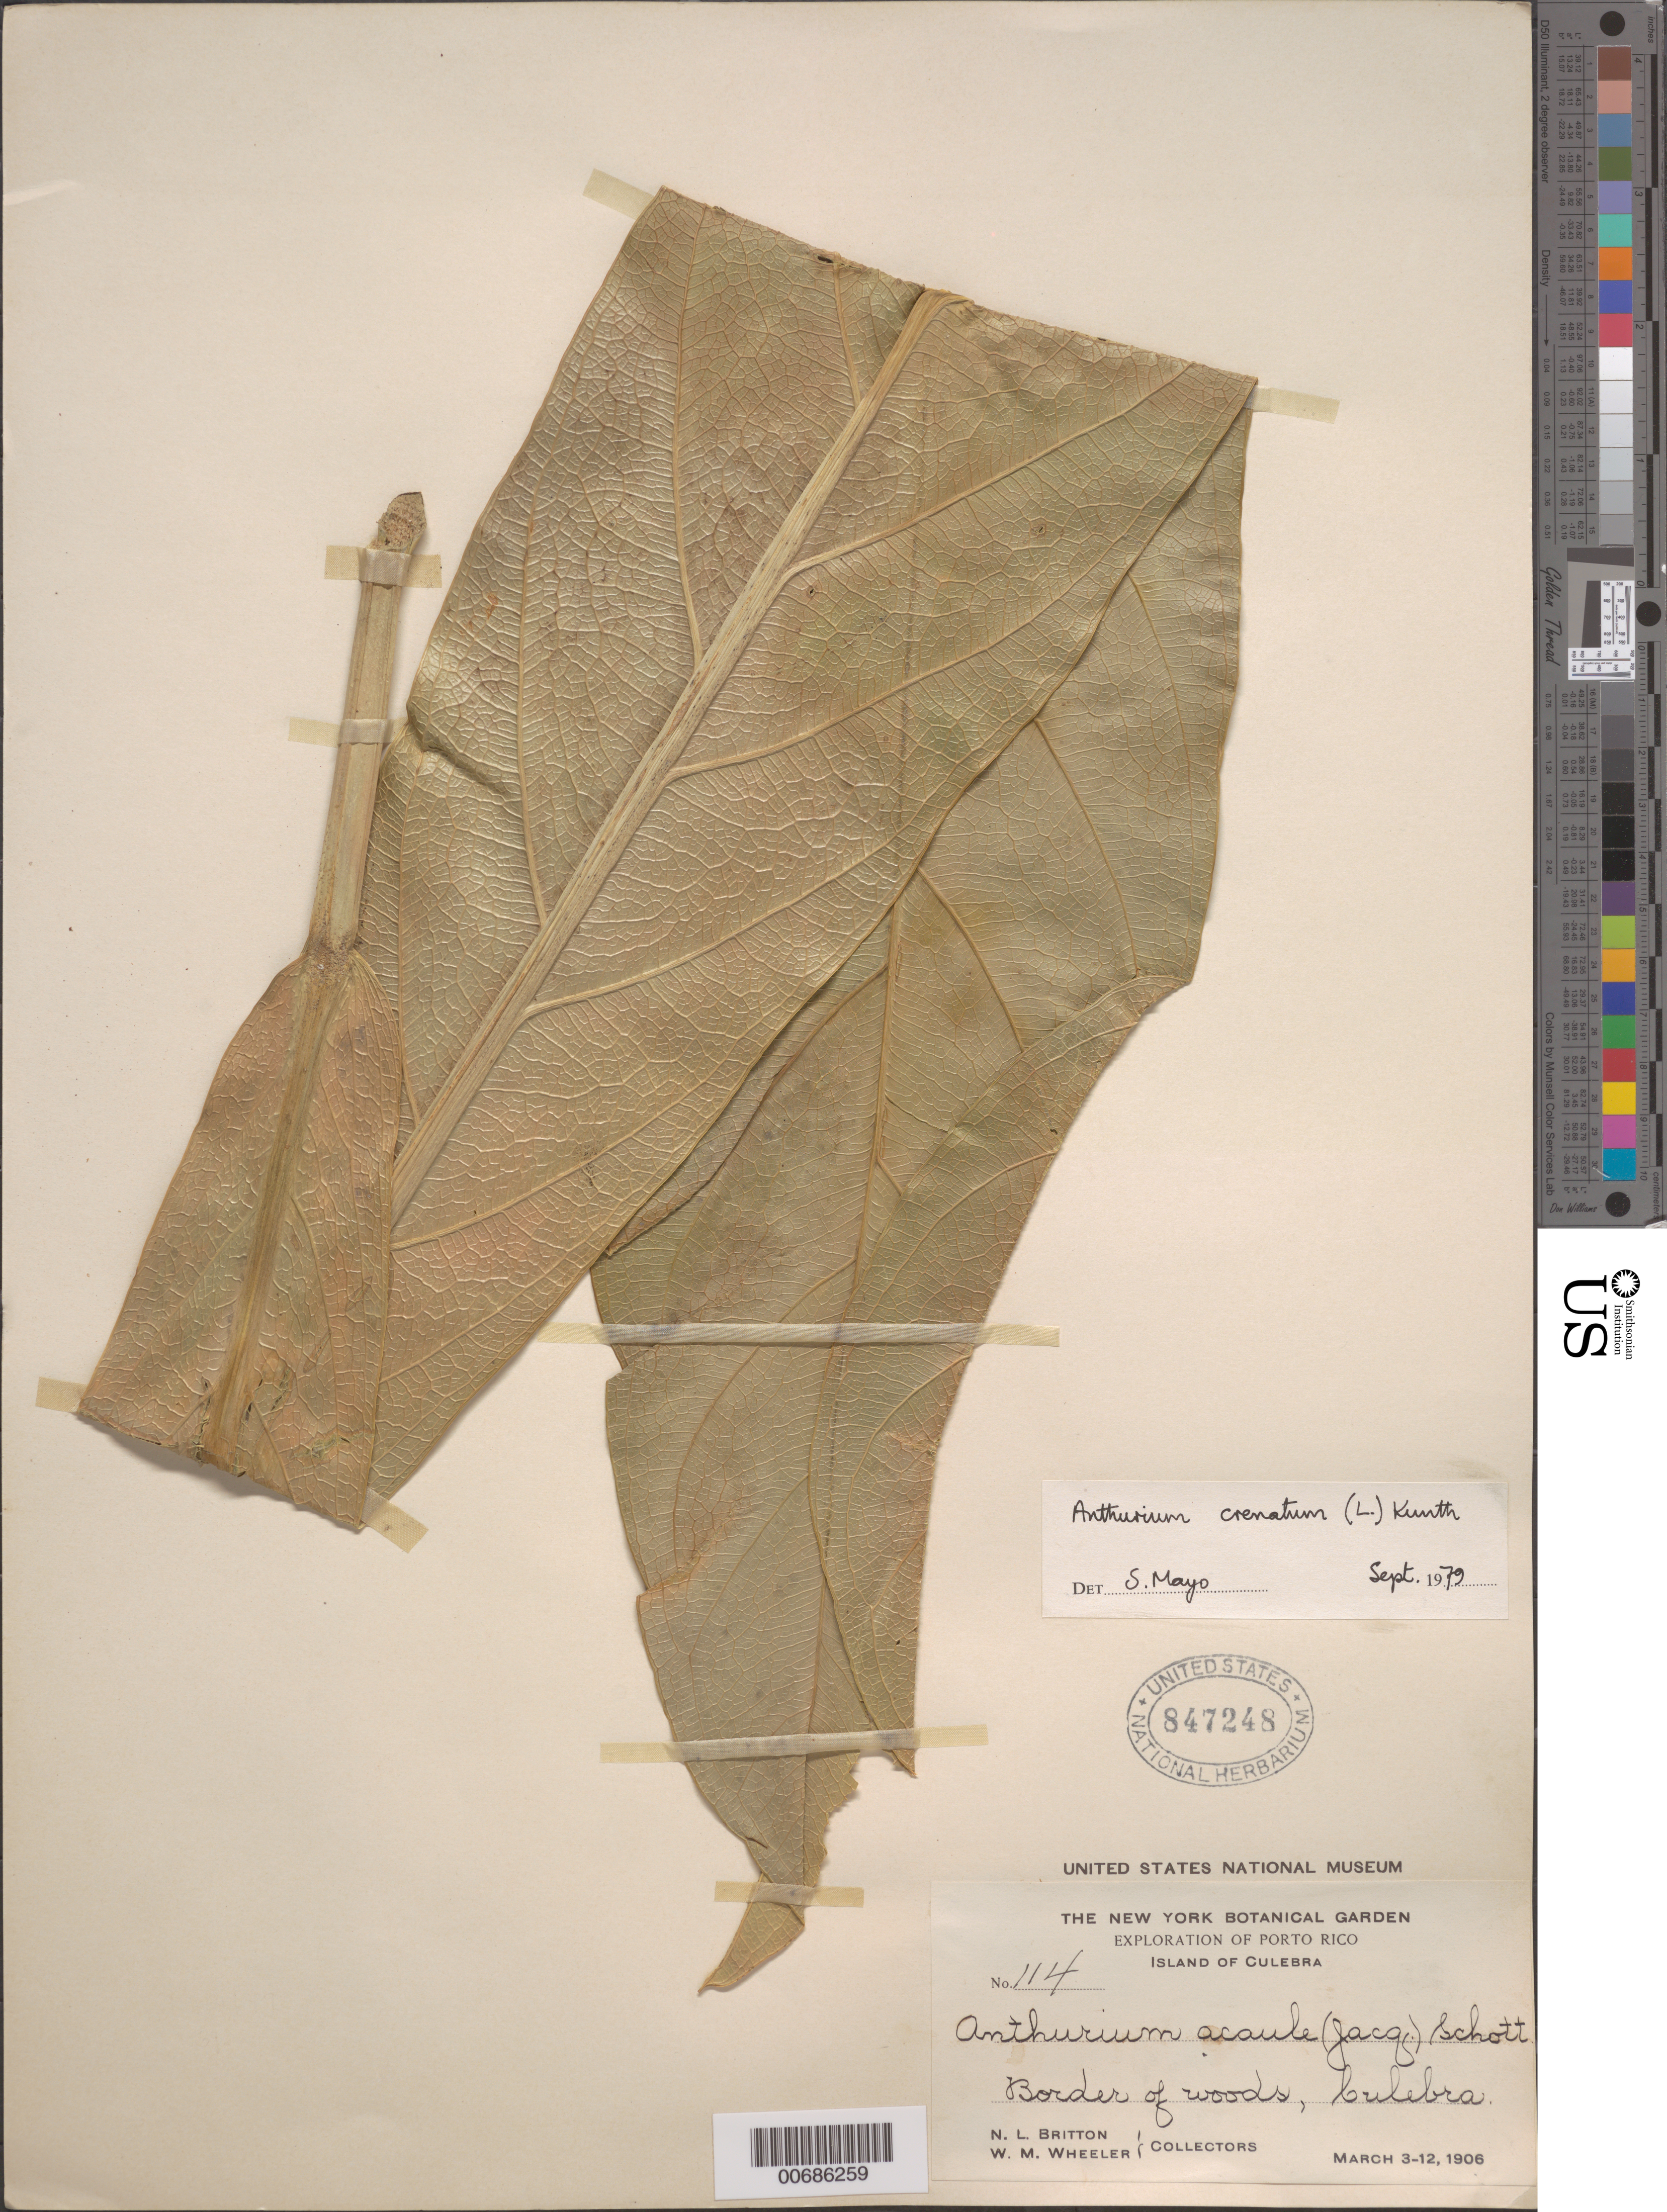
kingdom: Plantae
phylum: Tracheophyta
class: Liliopsida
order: Alismatales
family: Araceae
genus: Anthurium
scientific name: Anthurium crenatum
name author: (L.) Kunth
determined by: Mayo, S.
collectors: N. Britton & W. Wheeler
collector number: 114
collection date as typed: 03 Mar 1906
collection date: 1906-03-03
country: Puerto Rico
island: Culebra Island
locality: Culebra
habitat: Border of woods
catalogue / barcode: US 847248